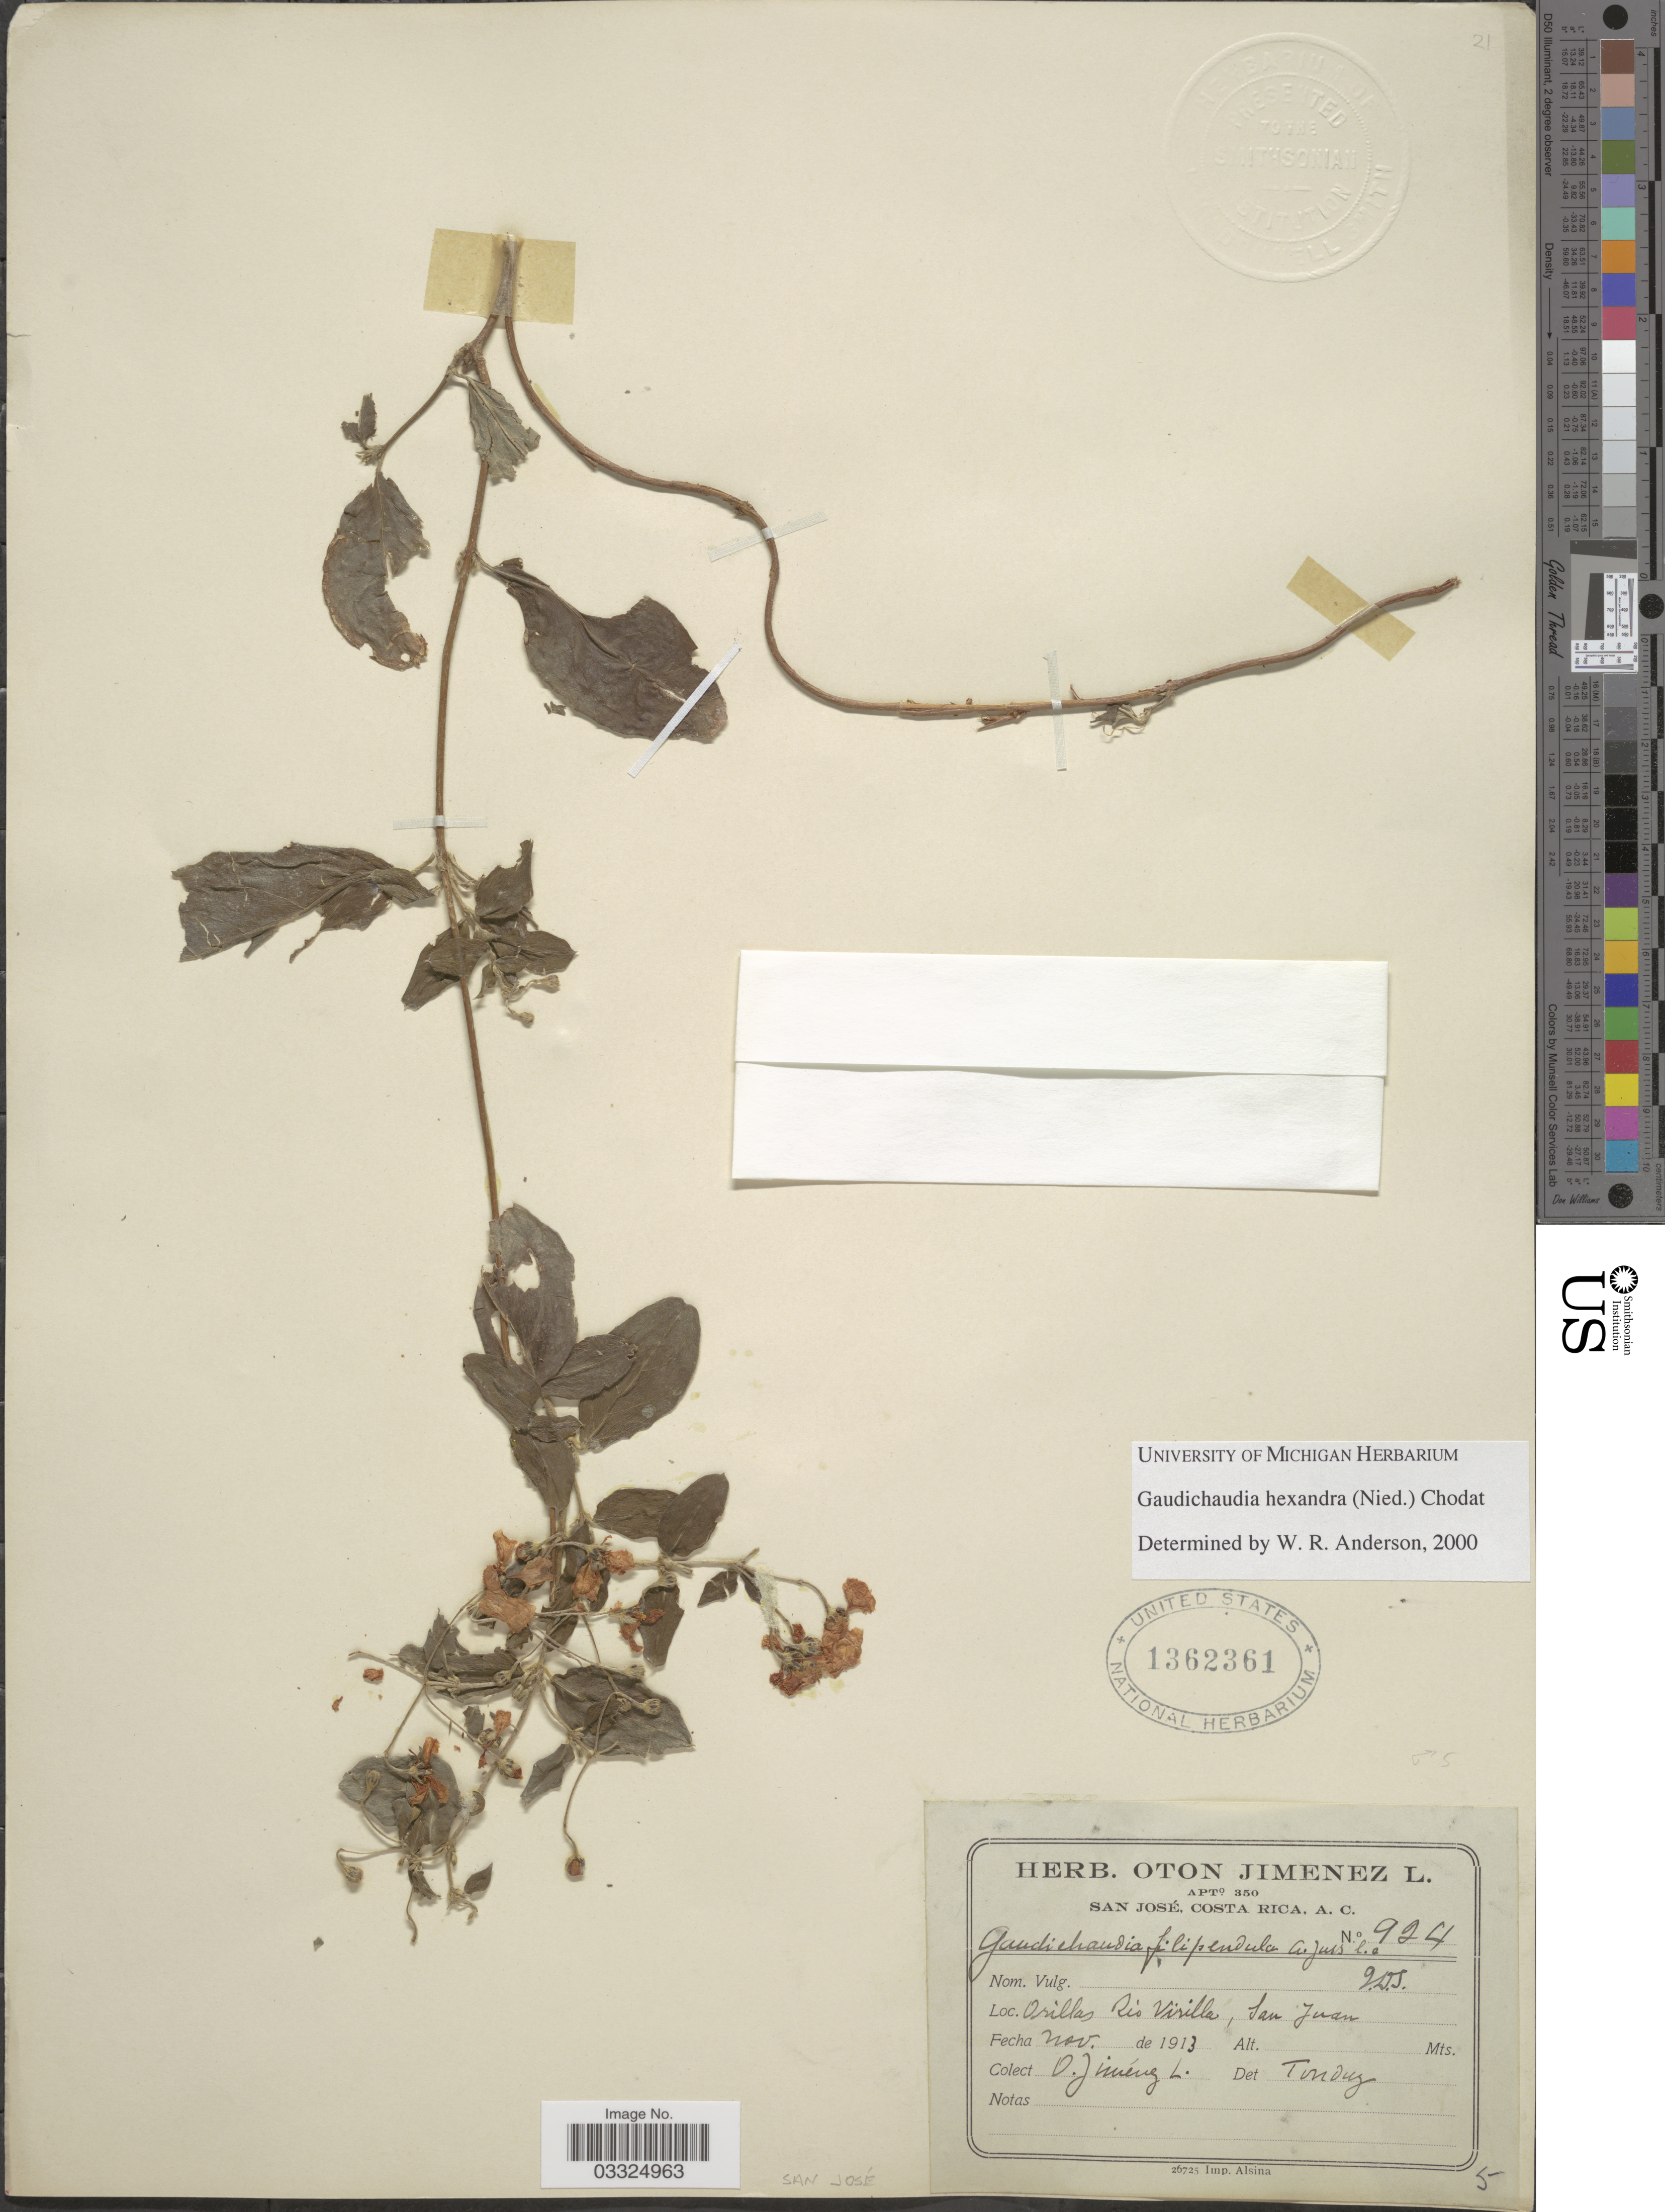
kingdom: Plantae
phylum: Tracheophyta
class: Magnoliopsida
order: Malpighiales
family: Malpighiaceae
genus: Gaudichaudia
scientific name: Gaudichaudia hexandra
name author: (Nied.) Chodat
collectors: O. Jiménez L.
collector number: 924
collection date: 1913-11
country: Costa Rica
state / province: San José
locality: Orillas Rio Virilla, San Juan.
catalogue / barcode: US 1362361